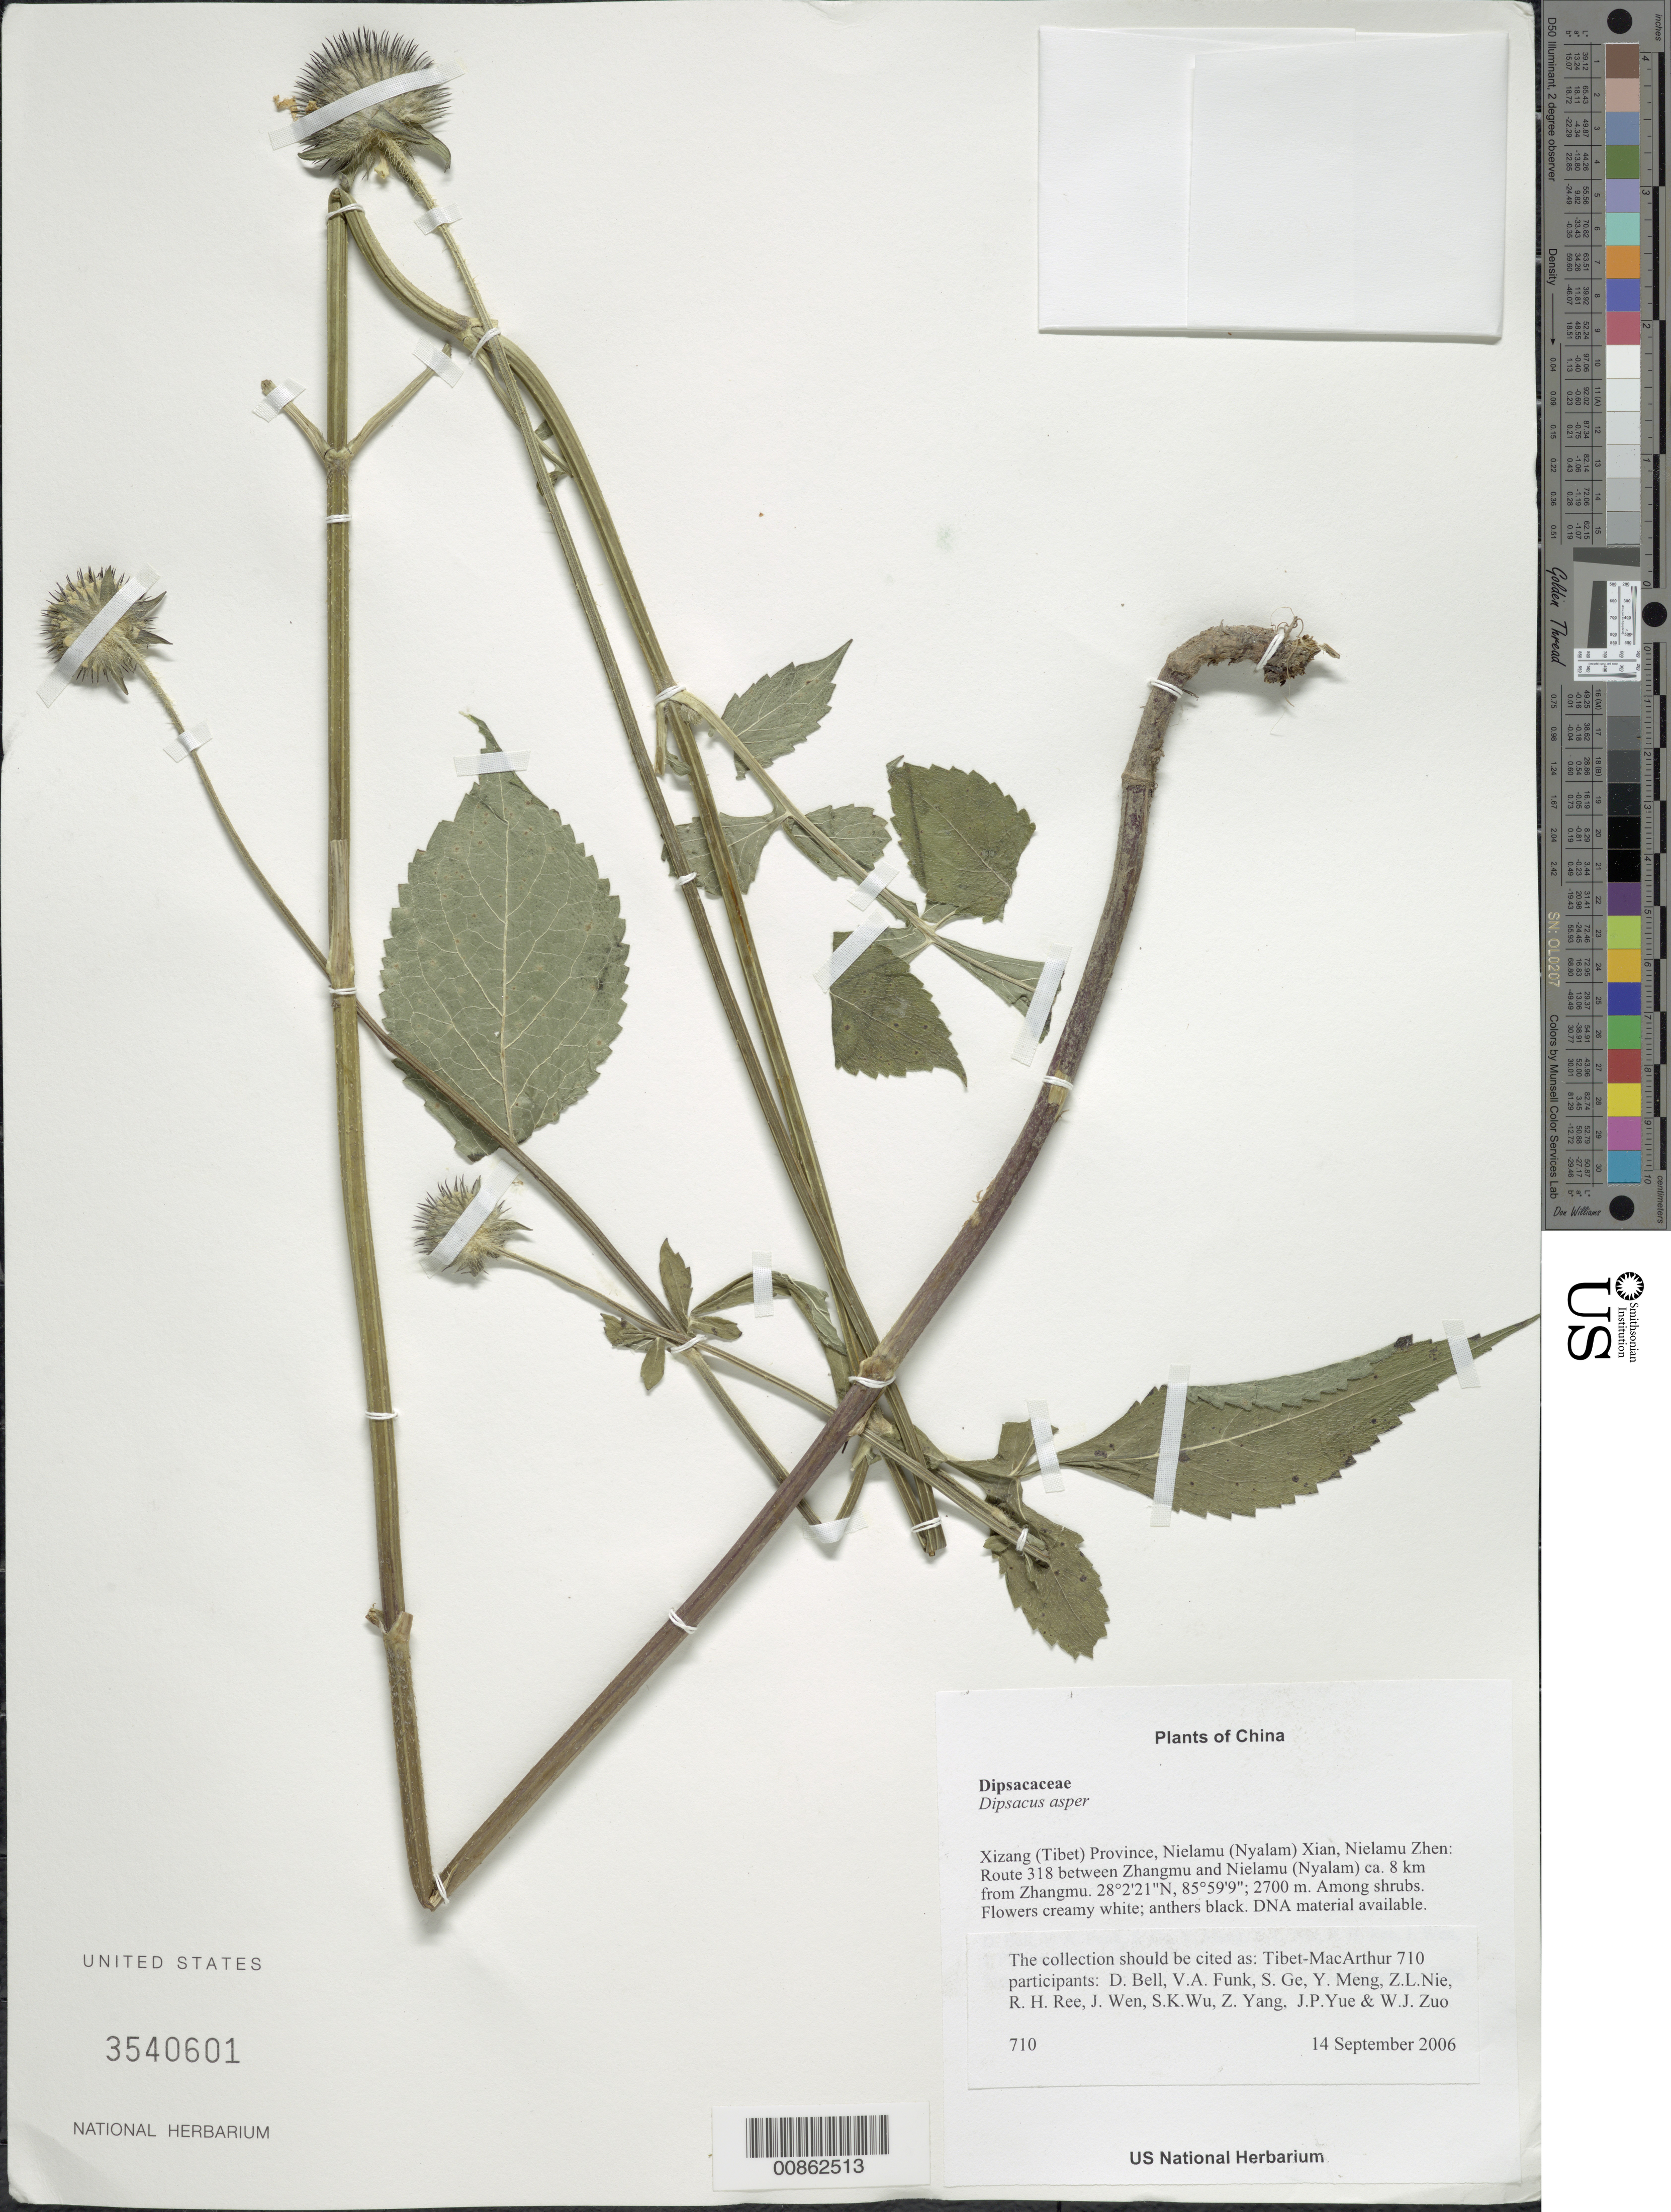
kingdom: Plantae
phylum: Tracheophyta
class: Magnoliopsida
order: Dipsacales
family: Caprifoliaceae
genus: Dipsacus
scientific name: Dipsacus asper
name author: Wall.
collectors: Tibet-MacArthur, D. A. Bell, V. Funk, S. Ge, Y. Meng, Z. Nie, R. Ree, J. Wen, J. Yue & W. Zuo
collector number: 710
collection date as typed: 14 Sep 2006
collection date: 2006-09-14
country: China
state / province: Xizang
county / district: Nielamu (Nyalam) Xian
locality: Nielamu Zhen. Route 318 between Zhangmu and Nielamu (Nyalam) ca. 8 km from Zhangmu.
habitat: Rocky slope with scattered shrubs. Among shrubs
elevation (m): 2700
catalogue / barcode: US 3540601